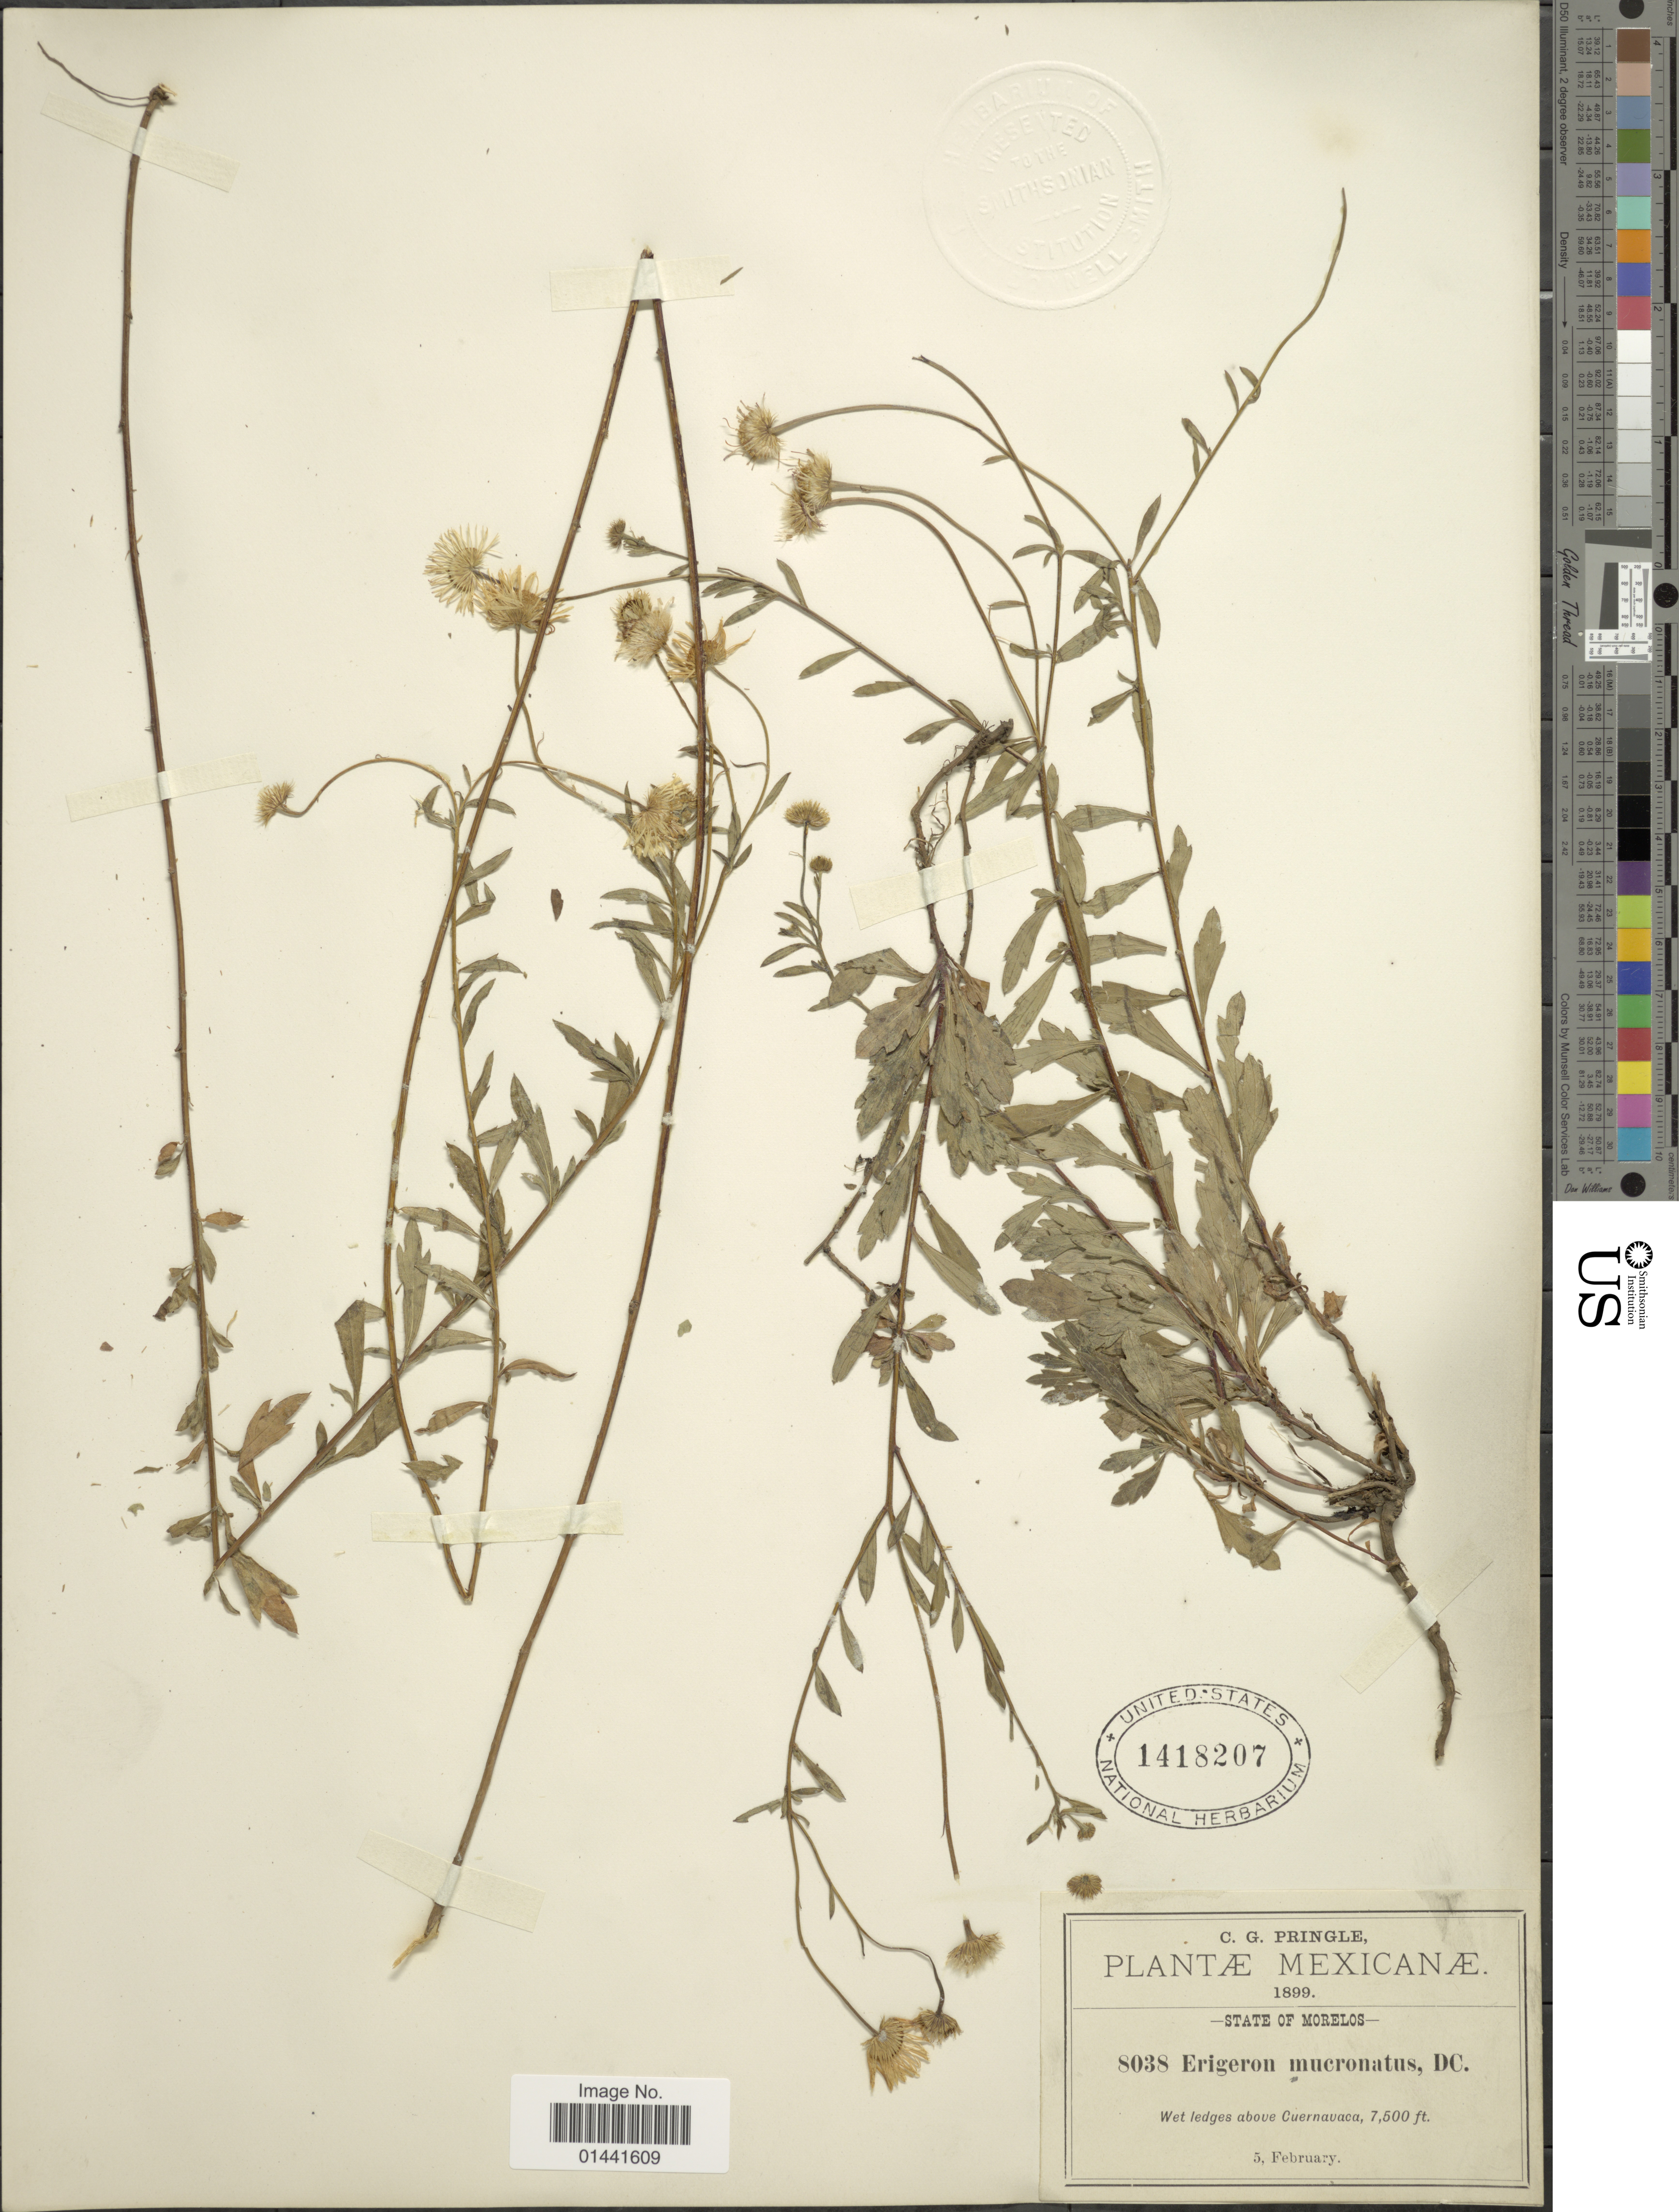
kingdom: Plantae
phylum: Tracheophyta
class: Magnoliopsida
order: Asterales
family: Asteraceae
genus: Erigeron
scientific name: Erigeron karvinskianus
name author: DC.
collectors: C. G. Pringle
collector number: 8038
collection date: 1899-02-05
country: Mexico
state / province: Morelos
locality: Wet ledges above Cuernavaca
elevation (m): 2286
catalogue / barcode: US 1418207